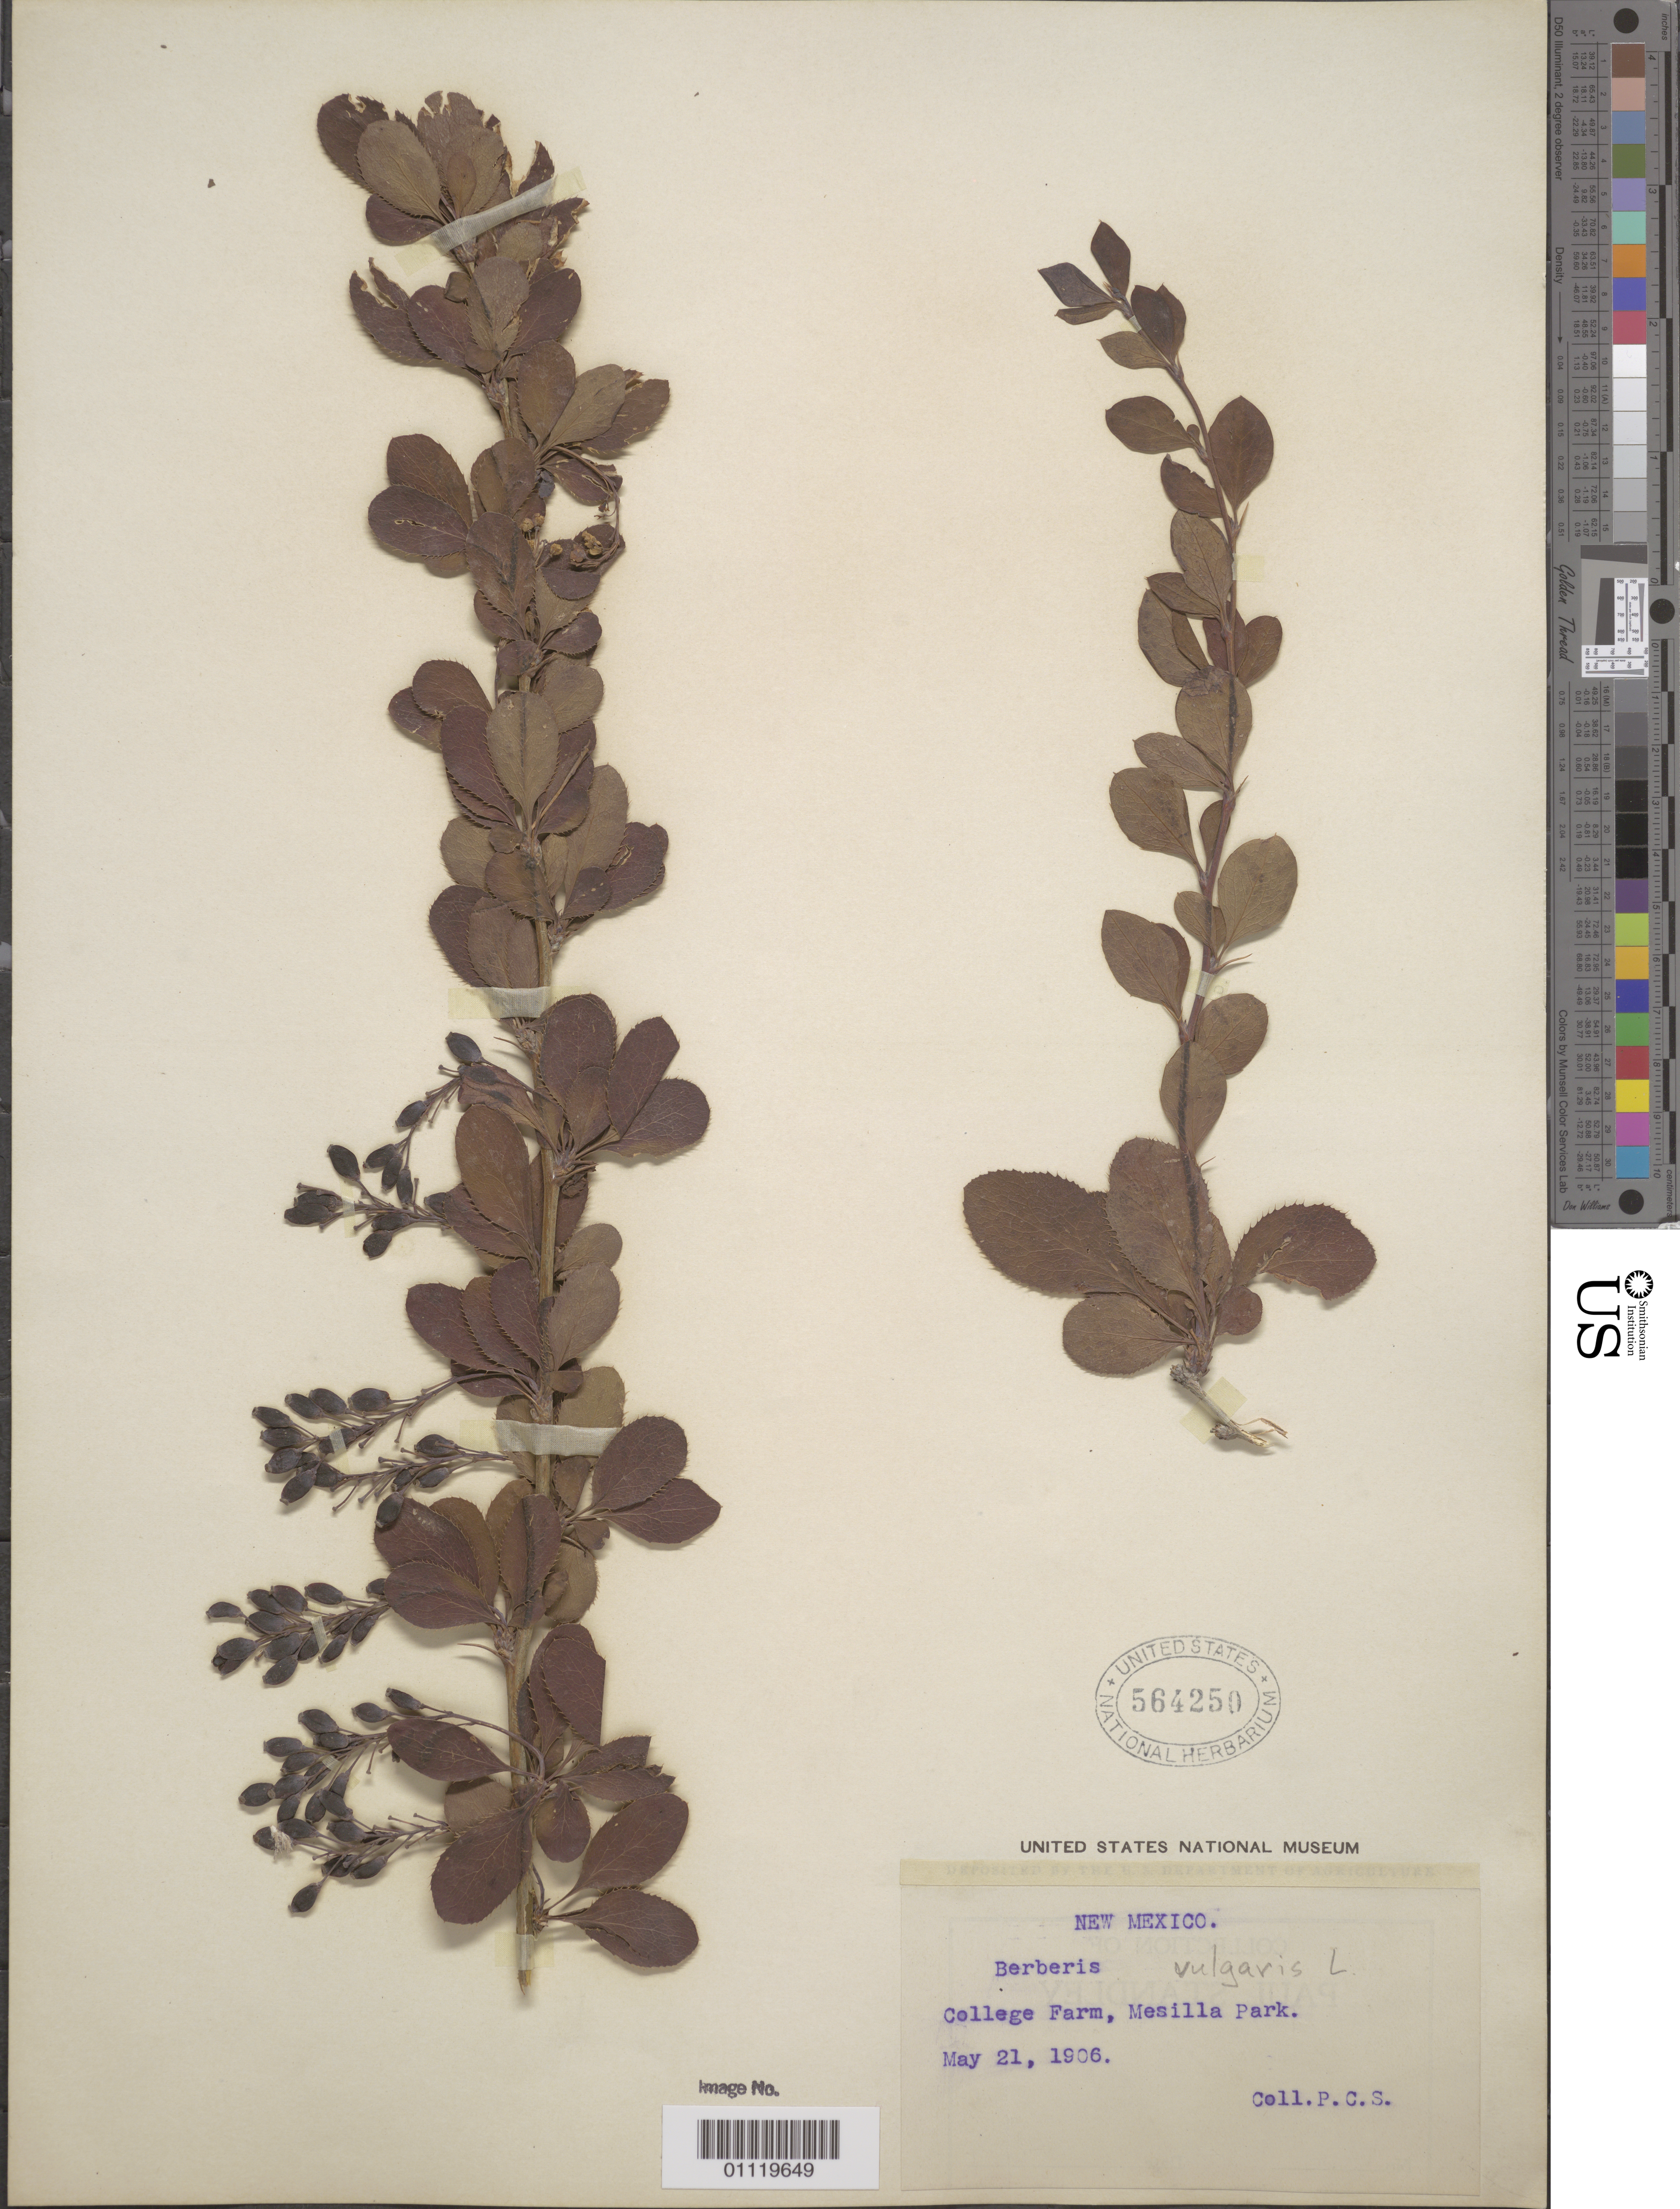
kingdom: Plantae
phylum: Tracheophyta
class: Magnoliopsida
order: Ranunculales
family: Berberidaceae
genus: Berberis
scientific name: Berberis vulgaris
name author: L.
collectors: P. C. S.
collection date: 1906-05-21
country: United States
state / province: New Mexico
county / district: Dona Ana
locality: Mesilla city, Mesilla park, college farm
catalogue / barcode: US 564250